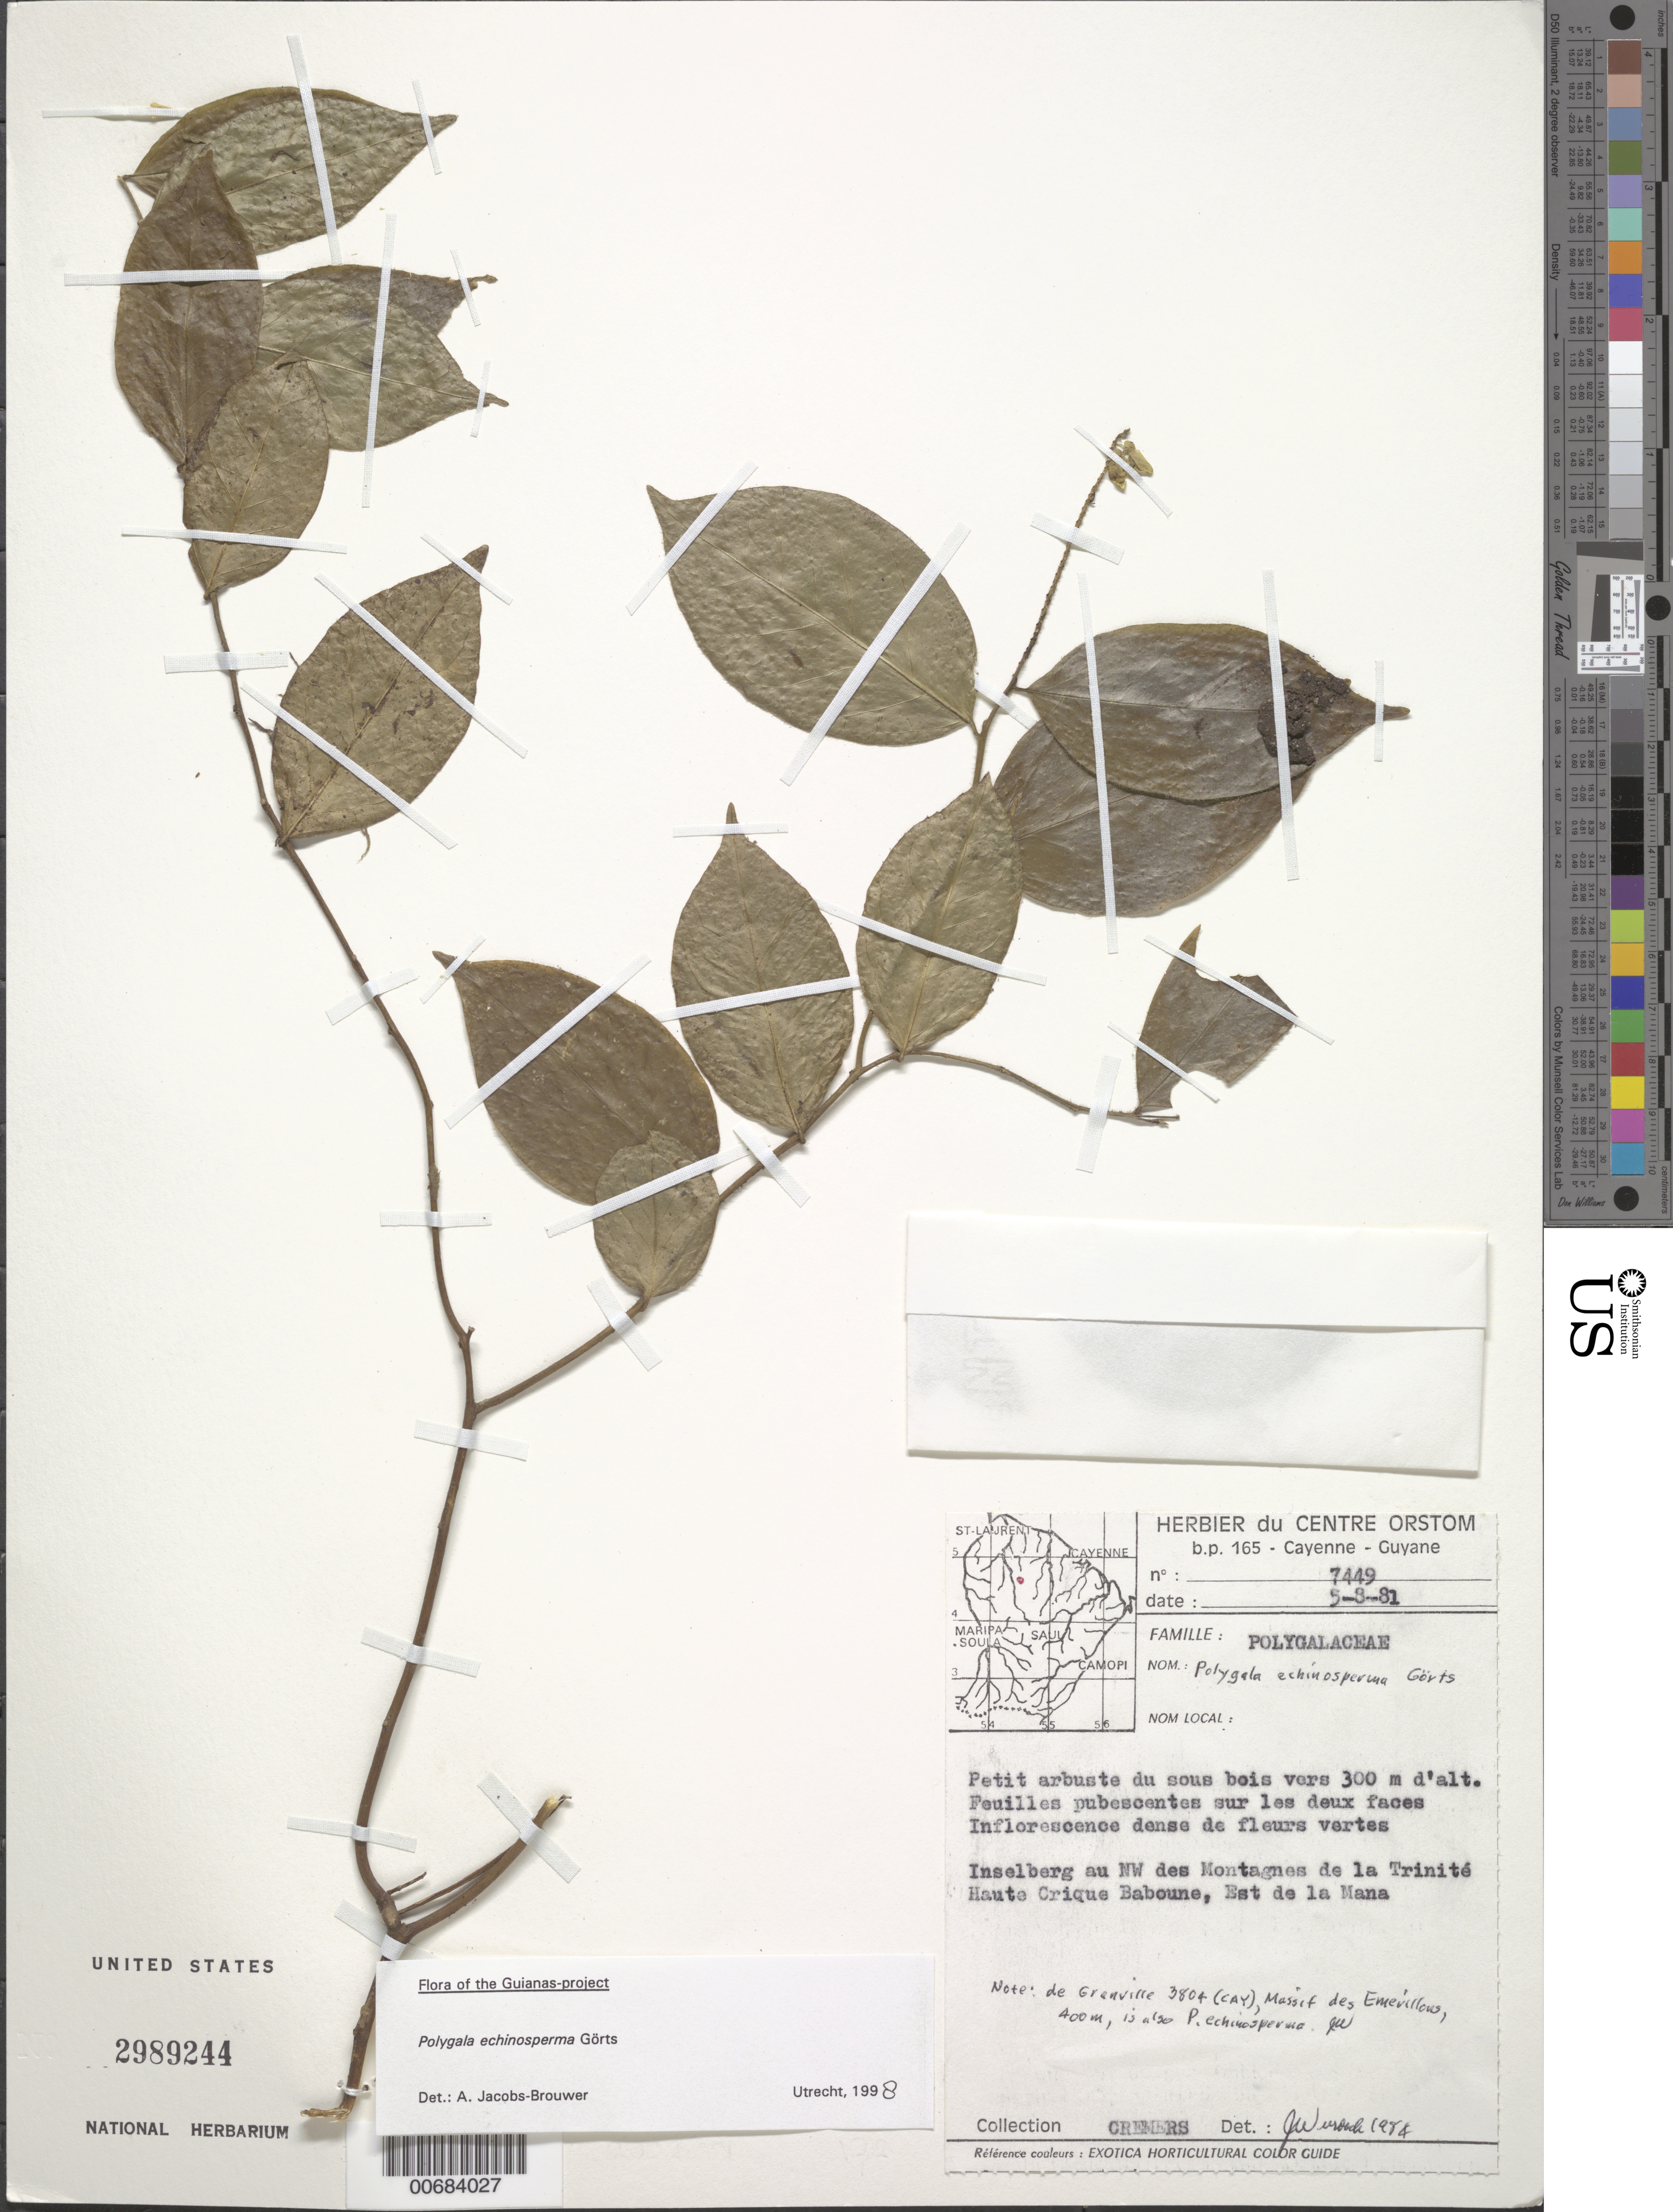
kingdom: Plantae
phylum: Tracheophyta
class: Magnoliopsida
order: Fabales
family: Polygalaceae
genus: Asemeia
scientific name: Asemeia echinosperma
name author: (Görts) J.F.B. Pastore & J.R. Abbott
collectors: G. Cremers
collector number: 7449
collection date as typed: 5-Aug-81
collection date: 1981-08-05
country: French Guiana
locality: Inselberg, NW de Monts de la Trinite, Crique Baboune, E of Mana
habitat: Sous bois vers 300 m d'alt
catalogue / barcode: US 2989244